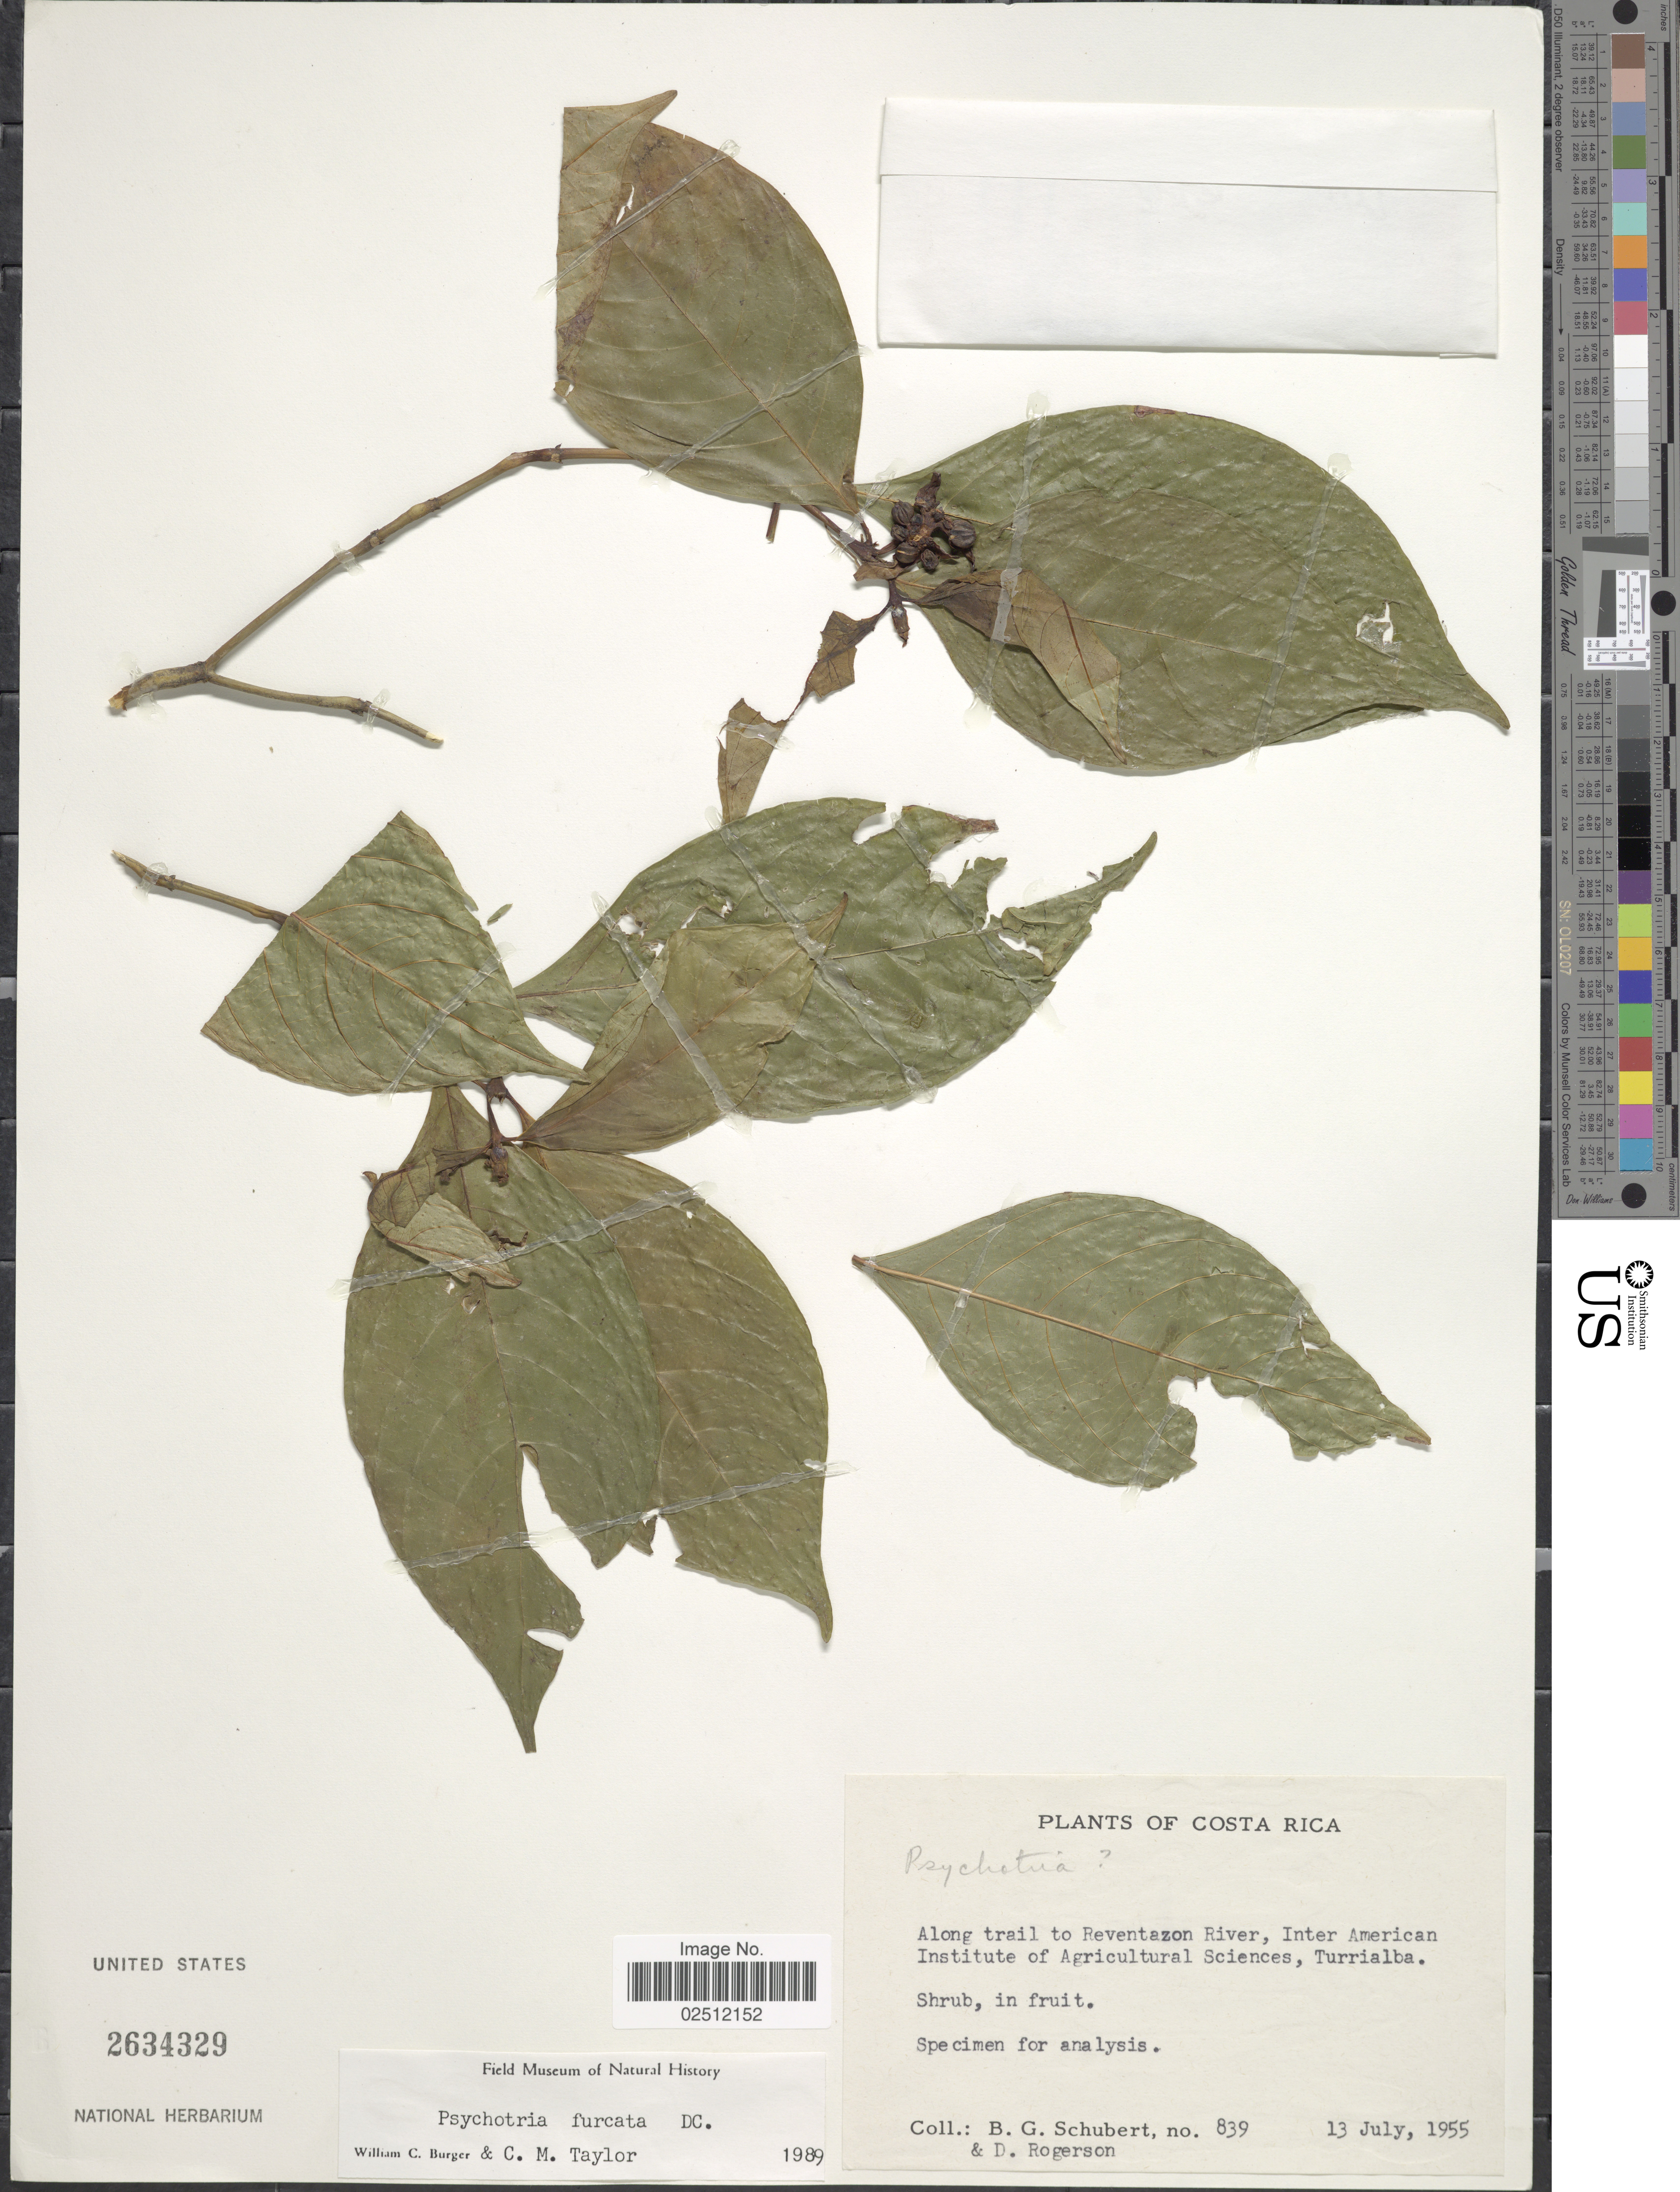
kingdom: Plantae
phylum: Tracheophyta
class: Magnoliopsida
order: Gentianales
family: Rubiaceae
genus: Psychotria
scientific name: Psychotria furcata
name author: DC.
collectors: B. Schubert & D. Rogerson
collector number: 839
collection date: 1955-07-13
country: Costa Rica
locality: Along trail to Reventazon River, Inter American Institute of Agricultural Sciences, Turrialba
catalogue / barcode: US 2634329